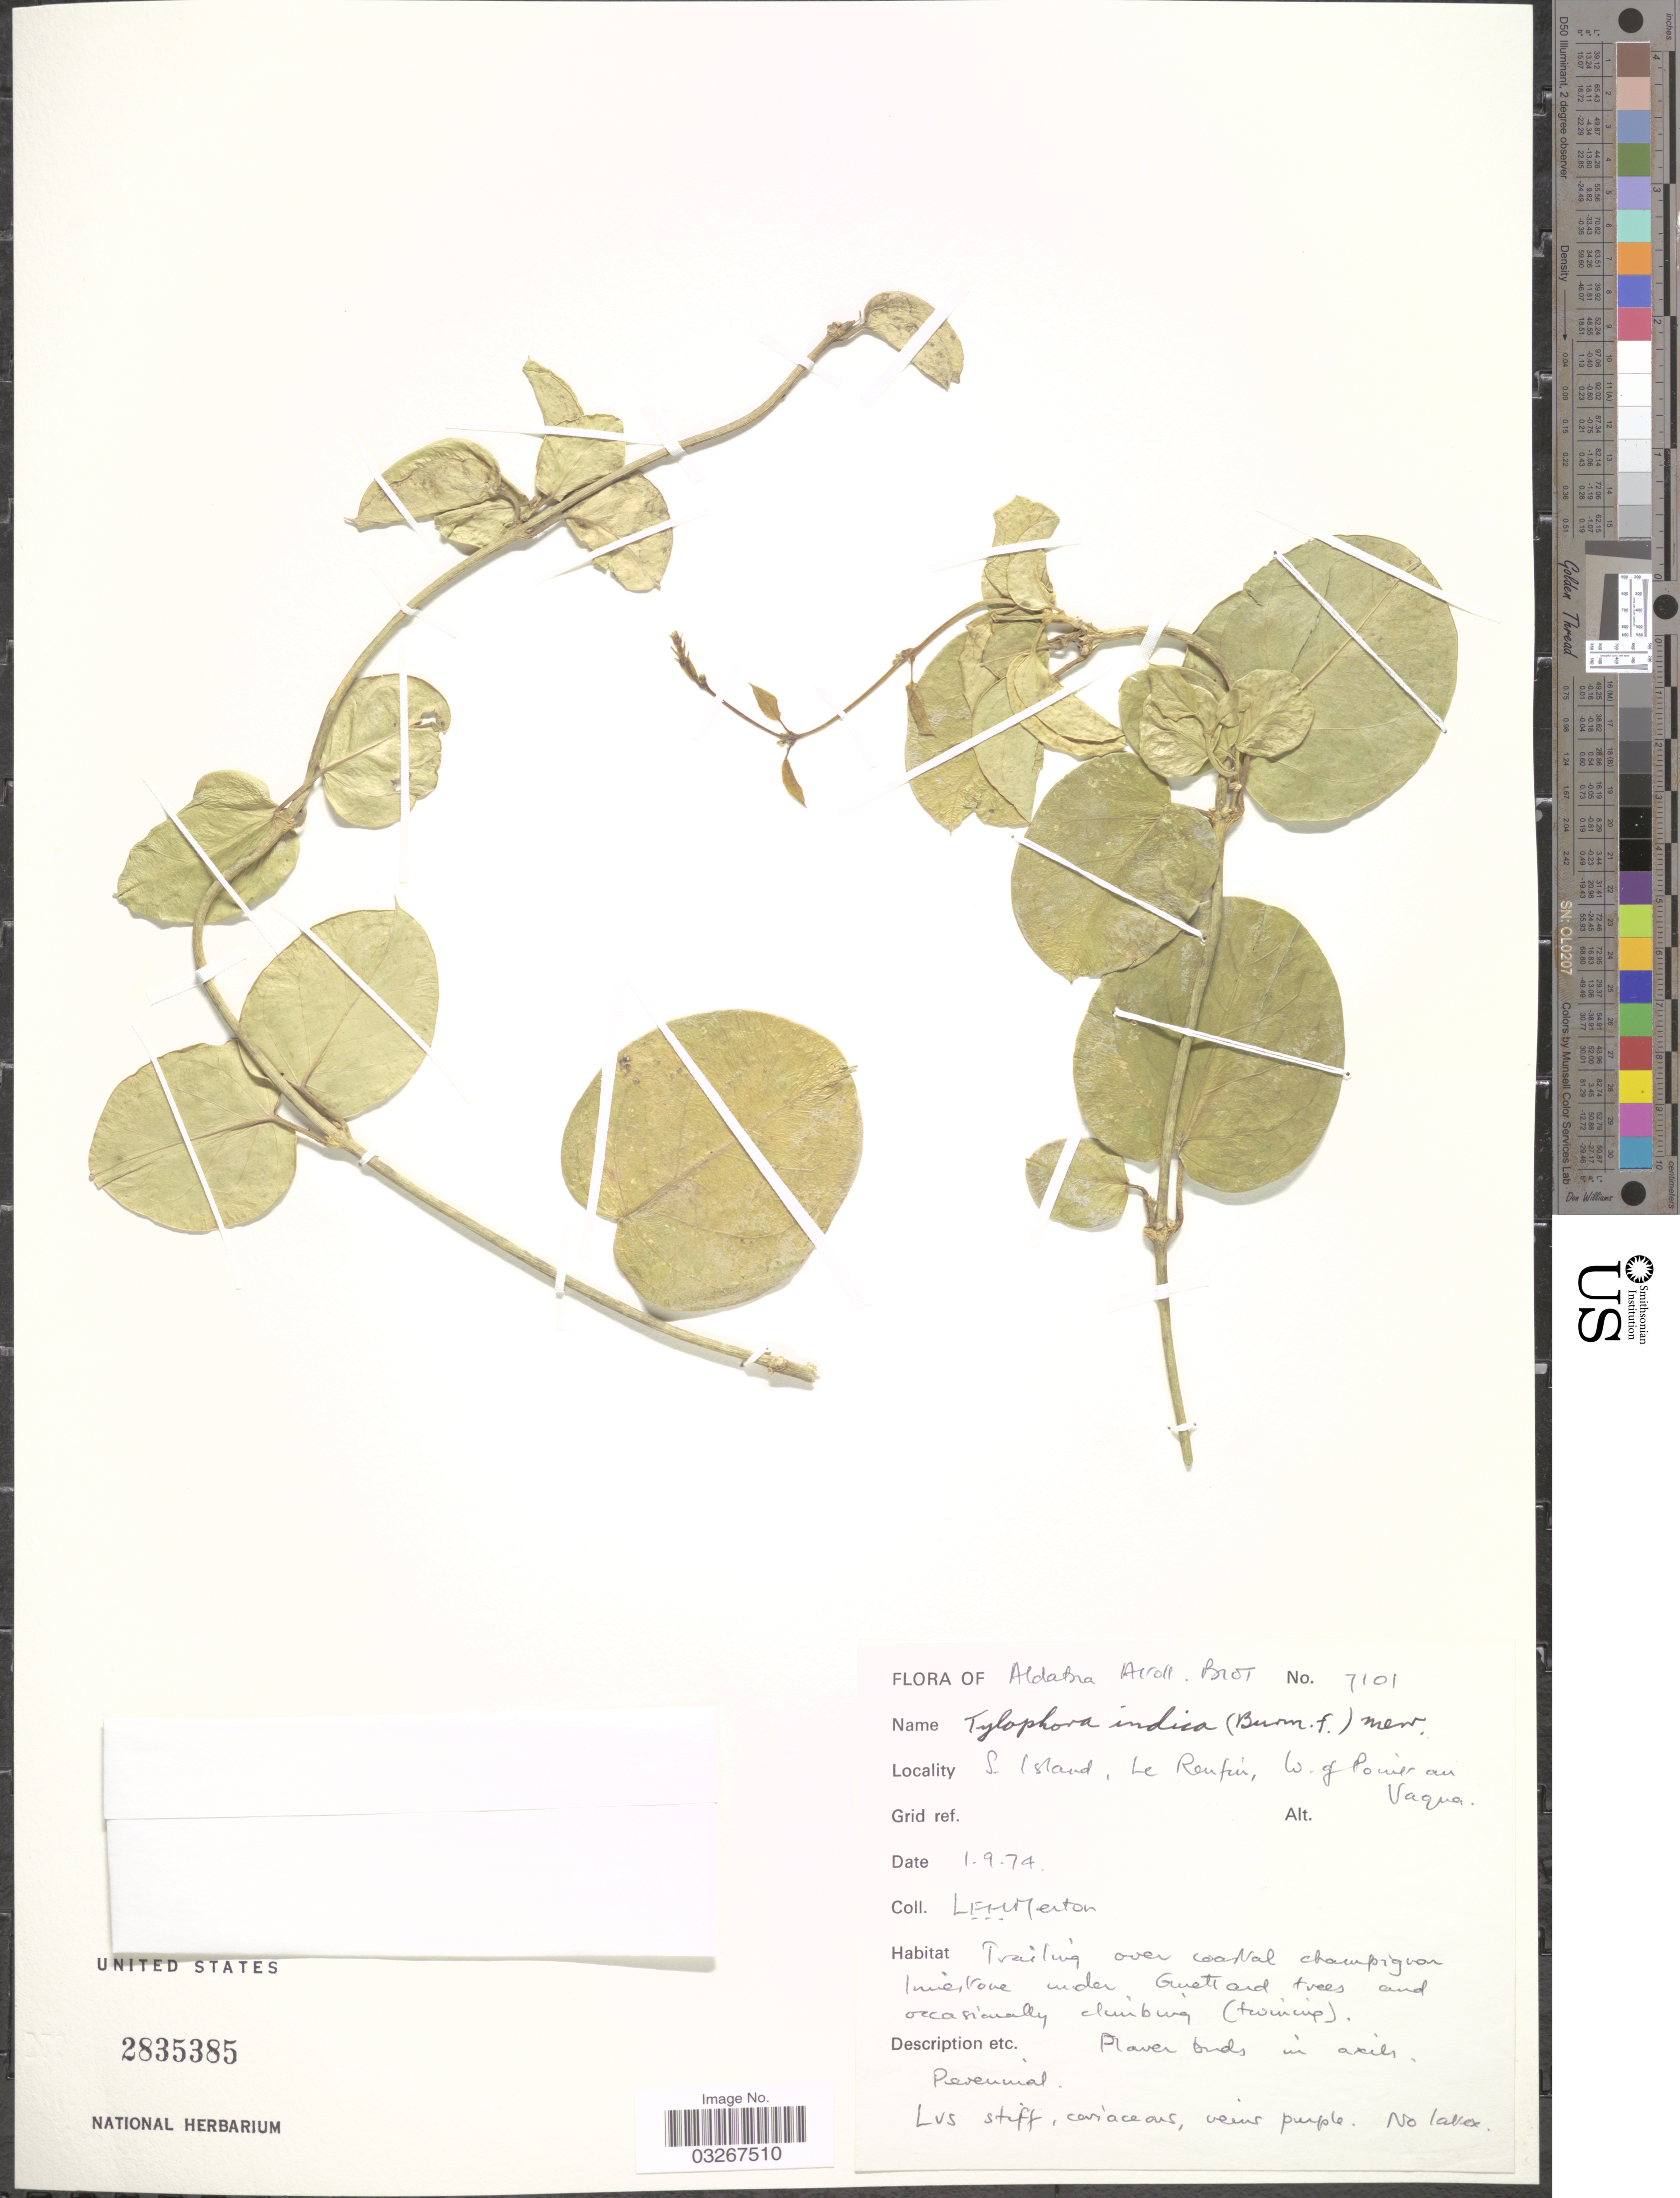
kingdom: Plantae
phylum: Tracheophyta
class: Magnoliopsida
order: Gentianales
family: Apocynaceae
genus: Tylophora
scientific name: Tylophora indica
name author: Merr.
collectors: L. Merton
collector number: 7101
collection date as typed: Transcribed d/m/y: 1/9/74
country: Seychelles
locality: Aldabra Atoll, Biot. S. Island, Le Reufú [interpreted], W. of Point au Vaqua.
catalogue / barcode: US 2835385